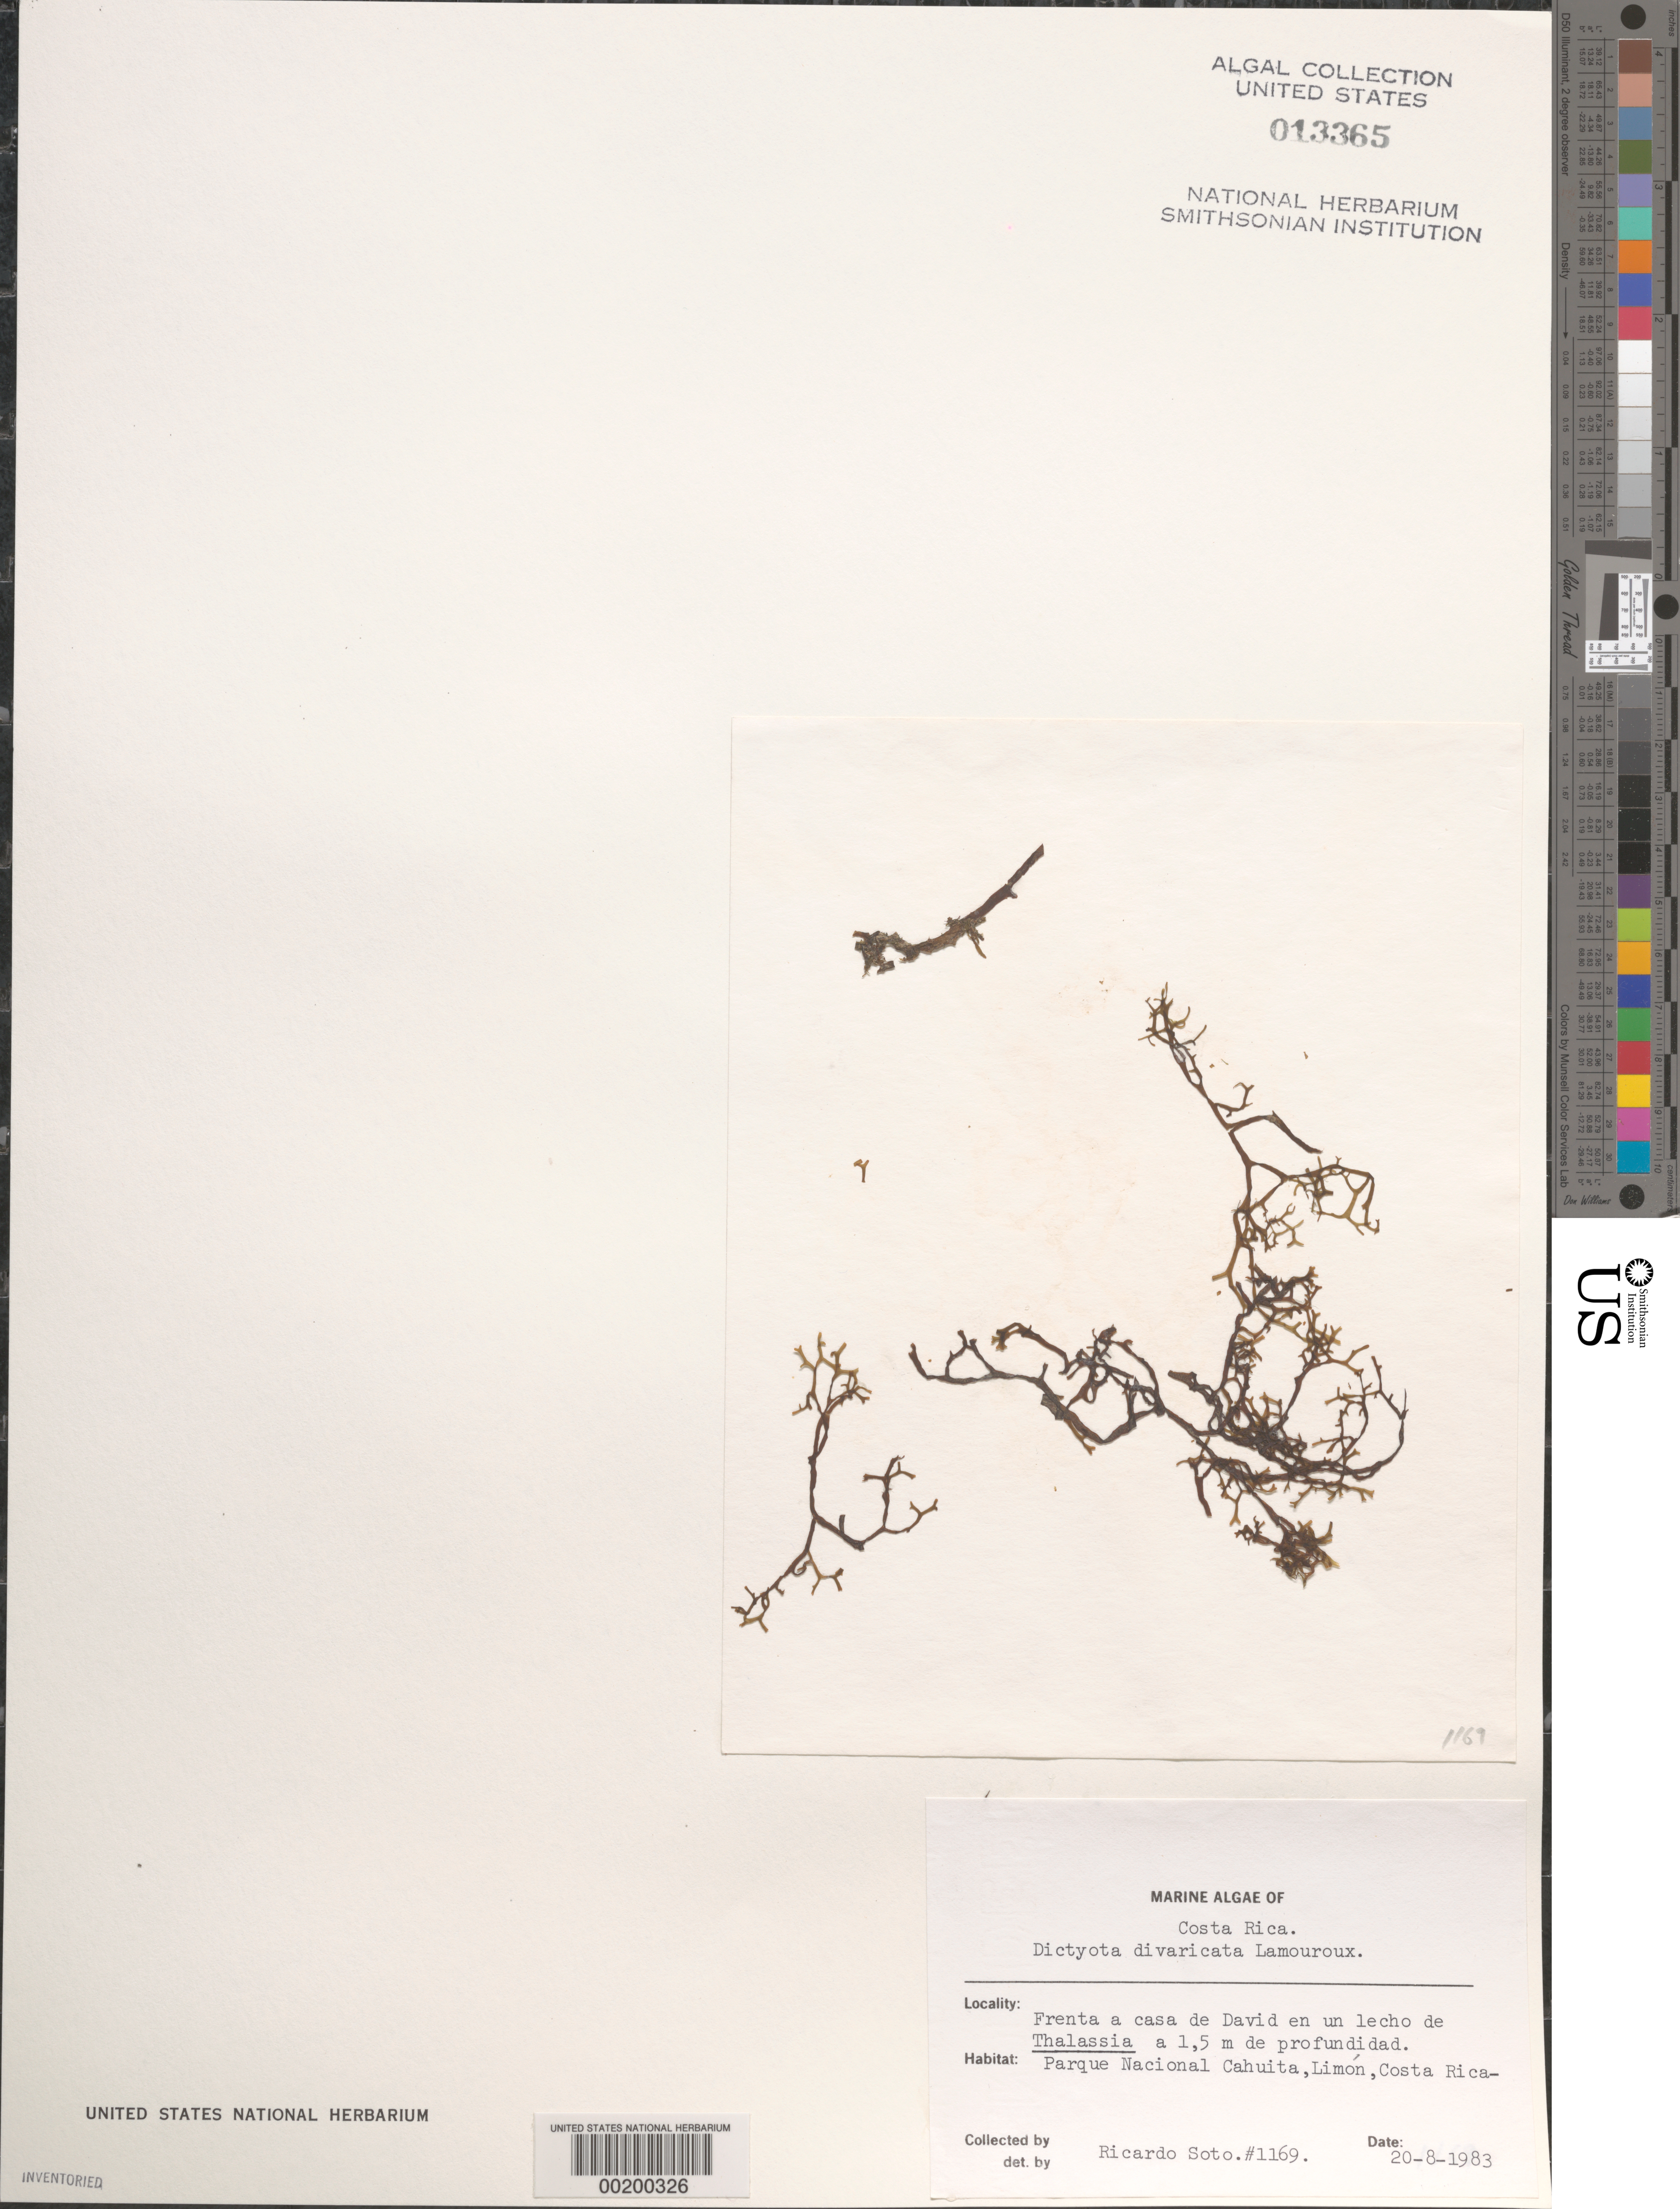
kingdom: Chromista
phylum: Ochrophyta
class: Phaeophyceae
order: Dictyotales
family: Dictyotaceae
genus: Dictyota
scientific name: Dictyota divaricata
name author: J.V.Lamouroux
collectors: R. Soto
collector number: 1169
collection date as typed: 20 Aug 1983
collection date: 1983-08-20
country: Costa Rica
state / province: Limón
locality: Parque Nacional Cahuita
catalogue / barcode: US 13365